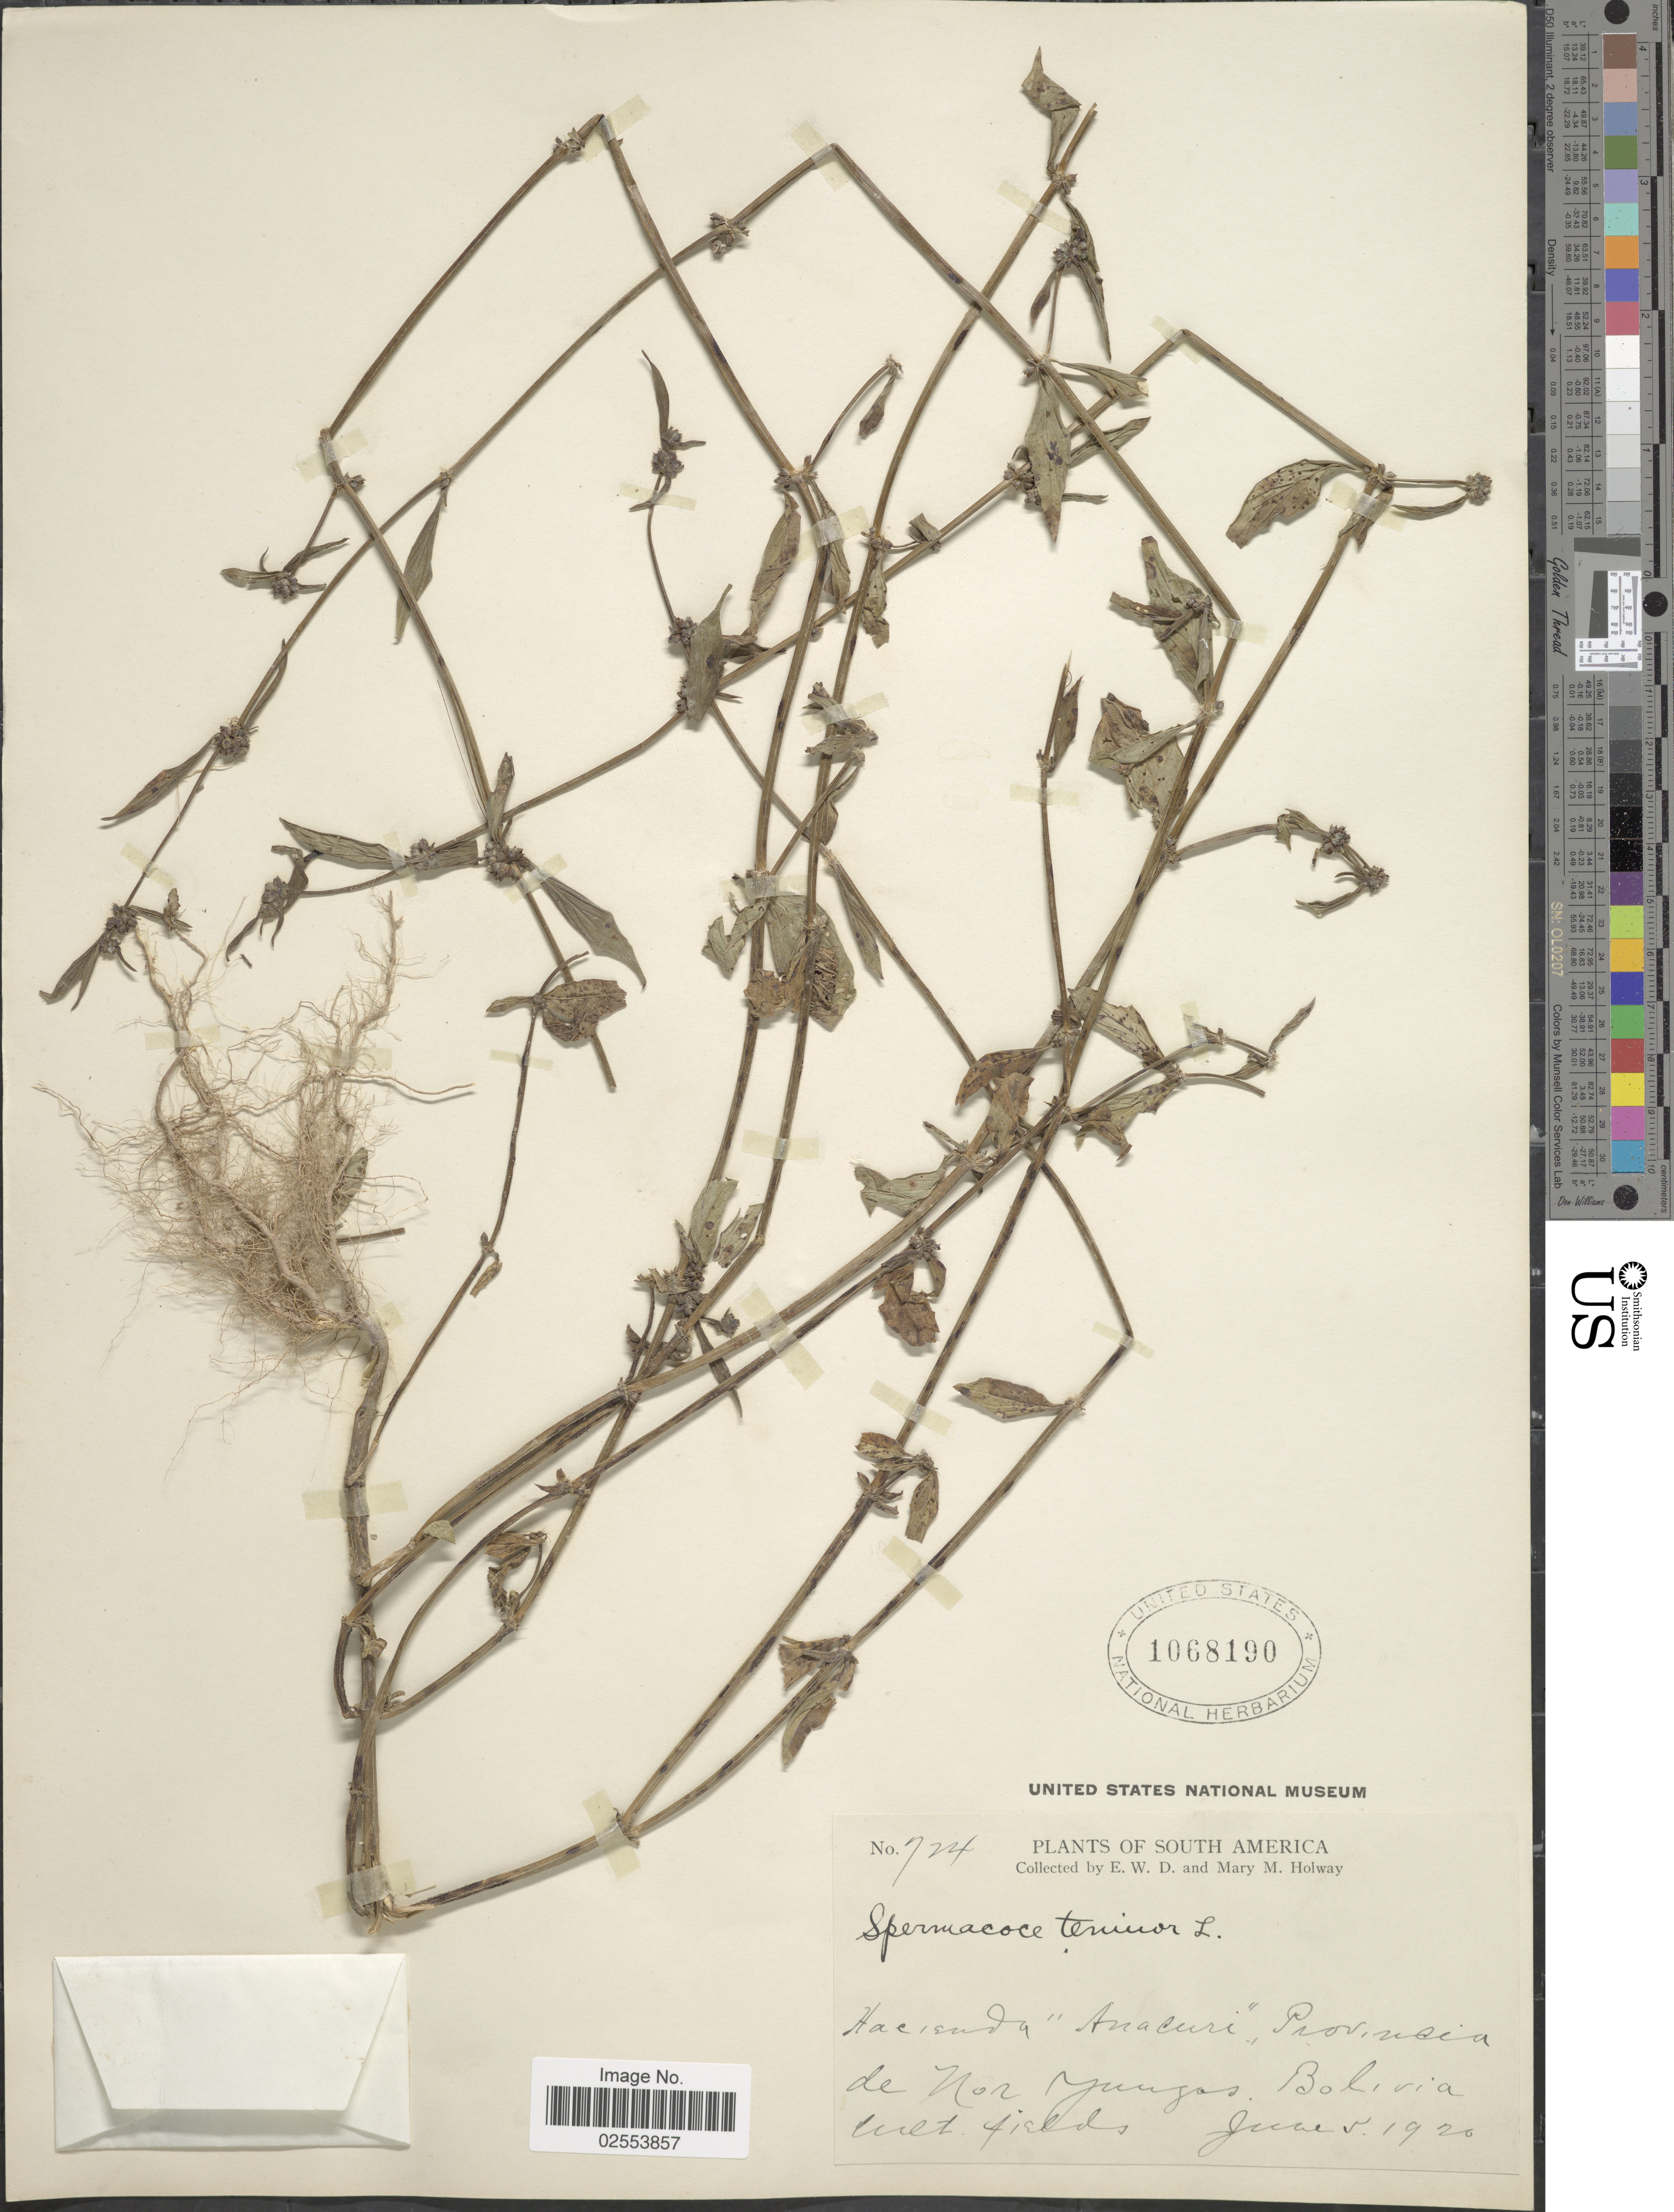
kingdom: Plantae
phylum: Tracheophyta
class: Magnoliopsida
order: Gentianales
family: Rubiaceae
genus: Spermacoce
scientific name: Spermacoce confusa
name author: Rendle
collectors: E. W. D. Holway & M. M. Holway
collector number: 724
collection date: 1920-06-05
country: Bolivia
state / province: La Paz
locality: Hacienda "Anacuri", Provincia de Nor Yungas.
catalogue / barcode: US 1068190